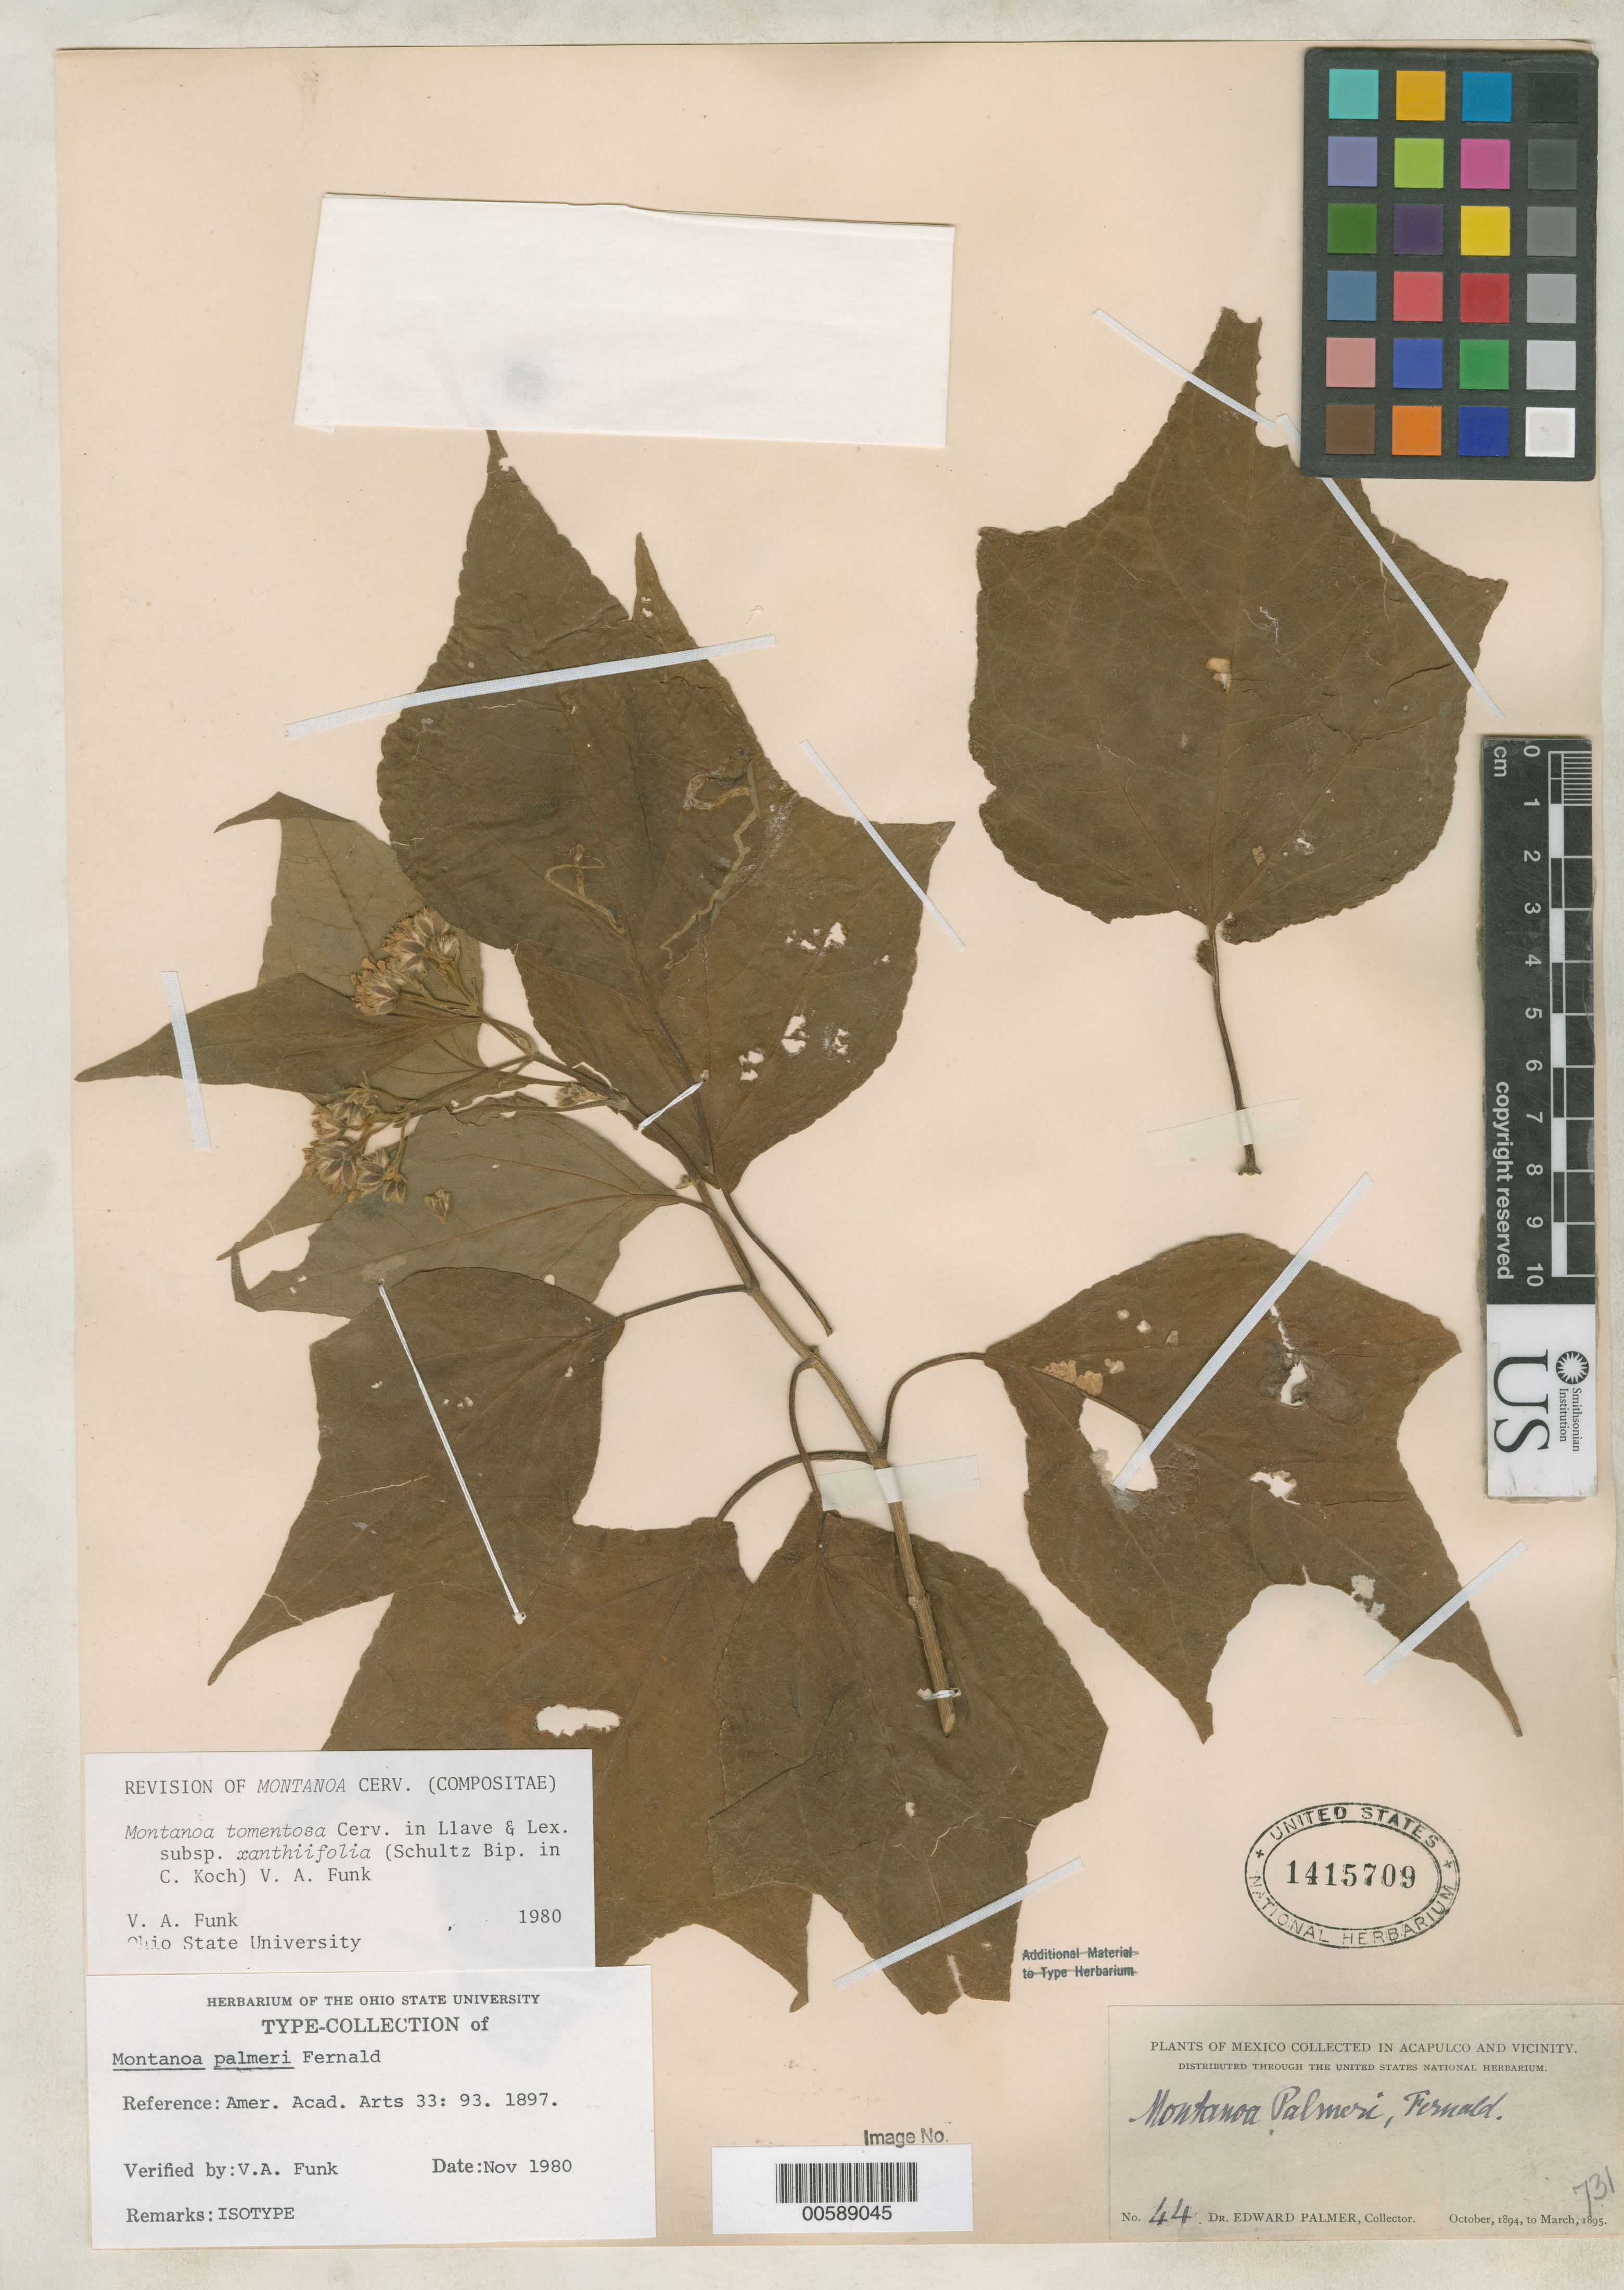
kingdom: Plantae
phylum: Tracheophyta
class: Magnoliopsida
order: Asterales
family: Asteraceae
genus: Montanoa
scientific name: Montanoa palmeri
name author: Fernald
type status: Isotype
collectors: E. Palmer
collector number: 44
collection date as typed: Oct 1894 to -- Mar 1895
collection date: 1894-10/1895-03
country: Mexico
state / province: Guerrero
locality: Acapulco and vicinity.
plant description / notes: Specimen ex John Donnell Smith herbarium.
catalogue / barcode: US 1415709